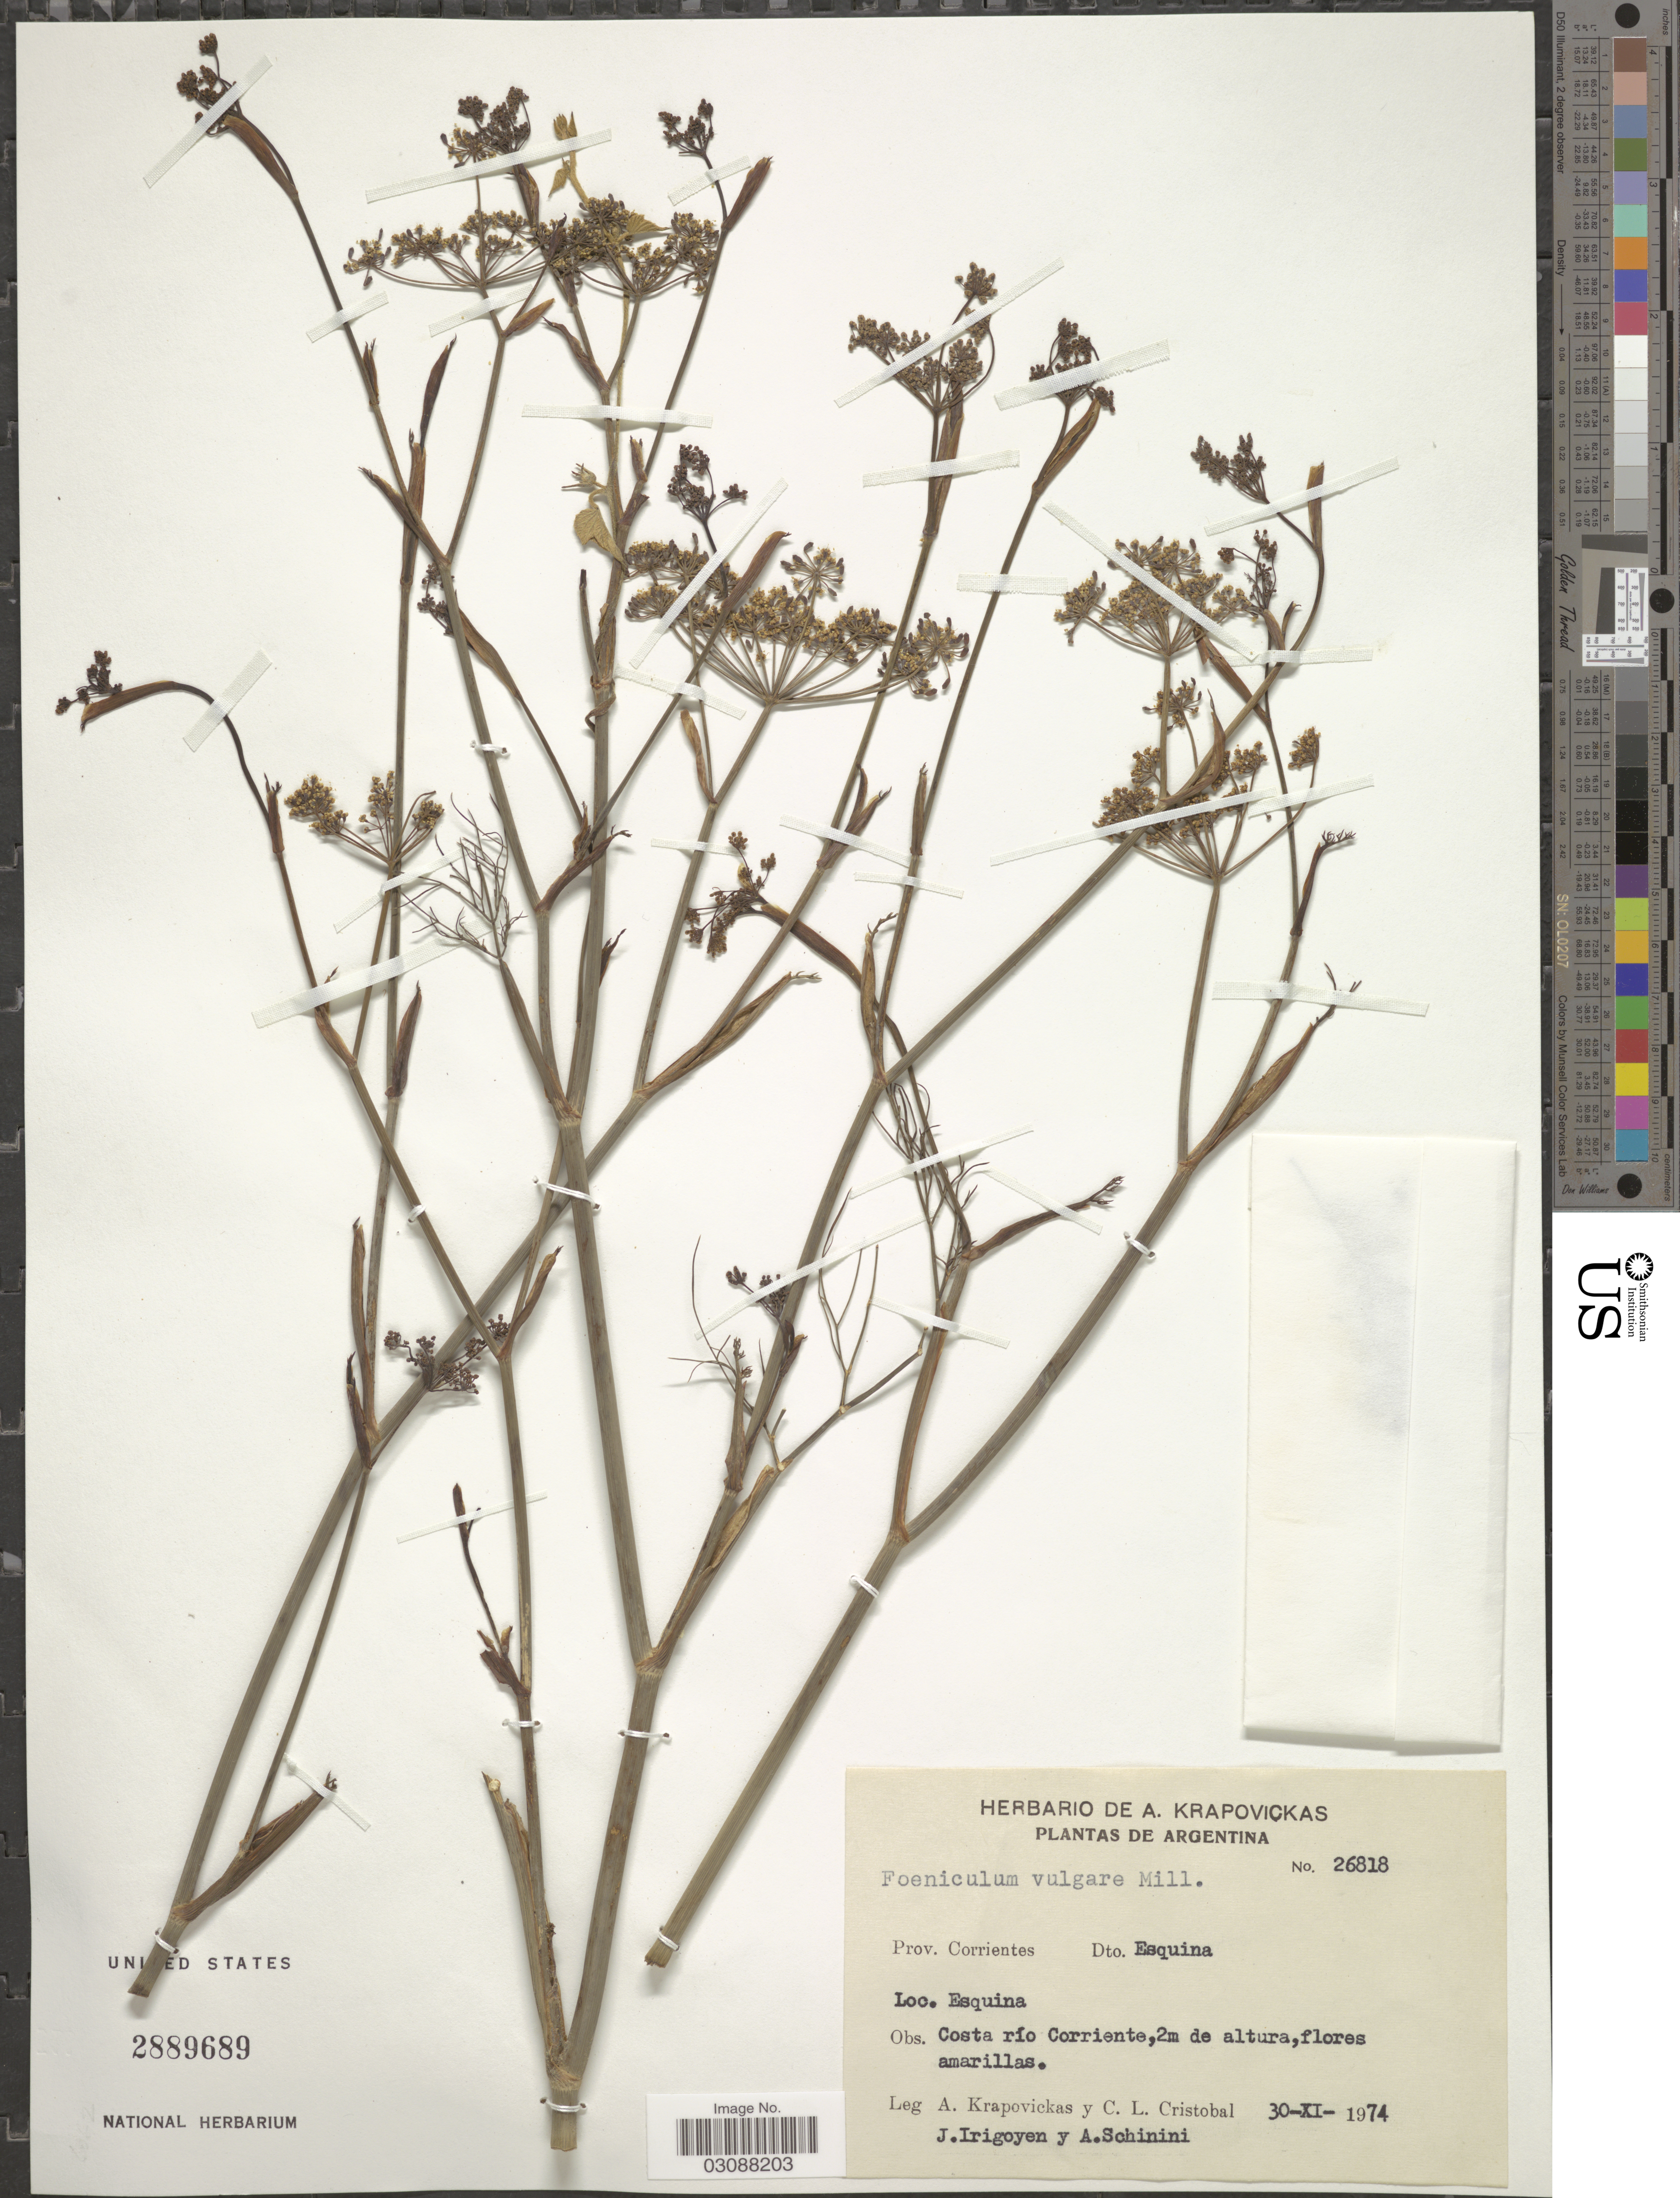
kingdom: Plantae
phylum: Tracheophyta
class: Magnoliopsida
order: Apiales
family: Apiaceae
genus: Foeniculum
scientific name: Foeniculum vulgare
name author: Mill.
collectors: A. Krapovickas, C. Cristobal, J. Irigoyen & A. Schinini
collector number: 26818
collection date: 1974-11-30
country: Argentina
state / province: Corrientes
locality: Dto. Esquina. Esquina. Costa río Corriente.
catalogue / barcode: US 2889689